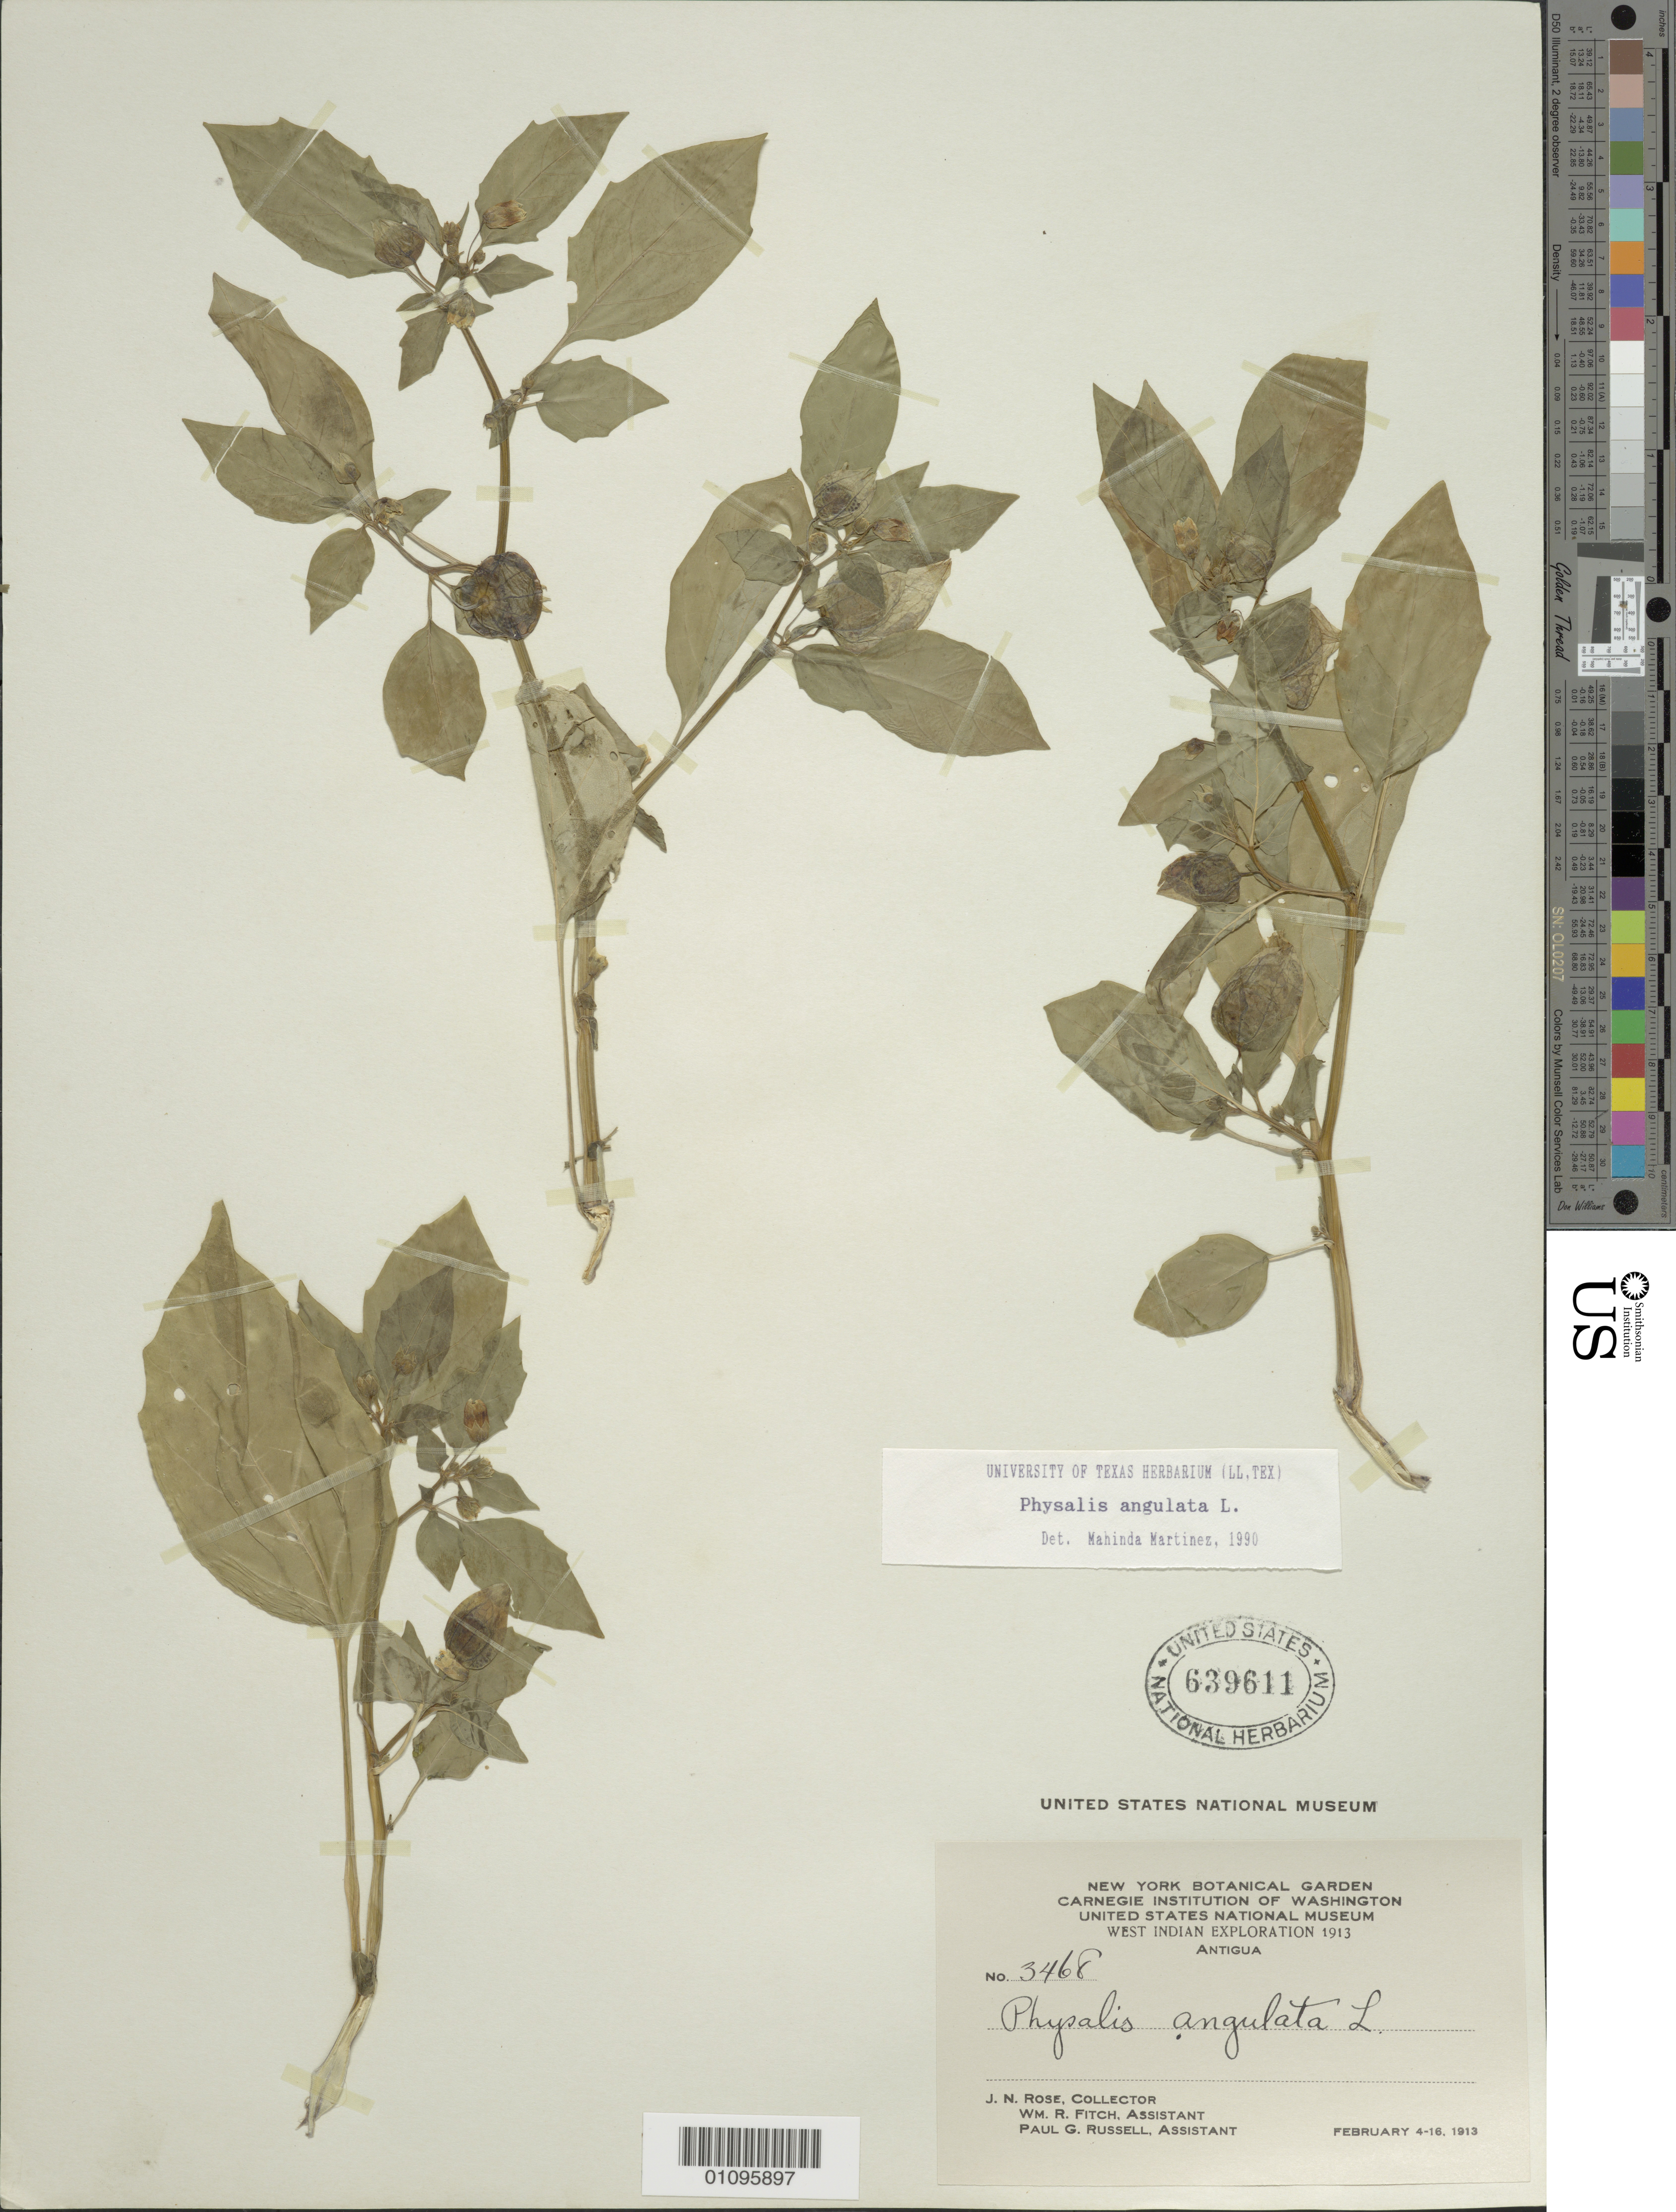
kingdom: Plantae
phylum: Tracheophyta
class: Magnoliopsida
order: Solanales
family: Solanaceae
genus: Physalis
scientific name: Physalis angulata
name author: L.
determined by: Martinez, M.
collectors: J. N. Rose, W. R. Fitch & P. G. Russell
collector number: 3468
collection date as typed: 04 Feb 1913 to 16 Feb 1916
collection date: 1913-02-04/1916-02-16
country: Antigua and Barbuda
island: Antigua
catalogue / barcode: US 639611